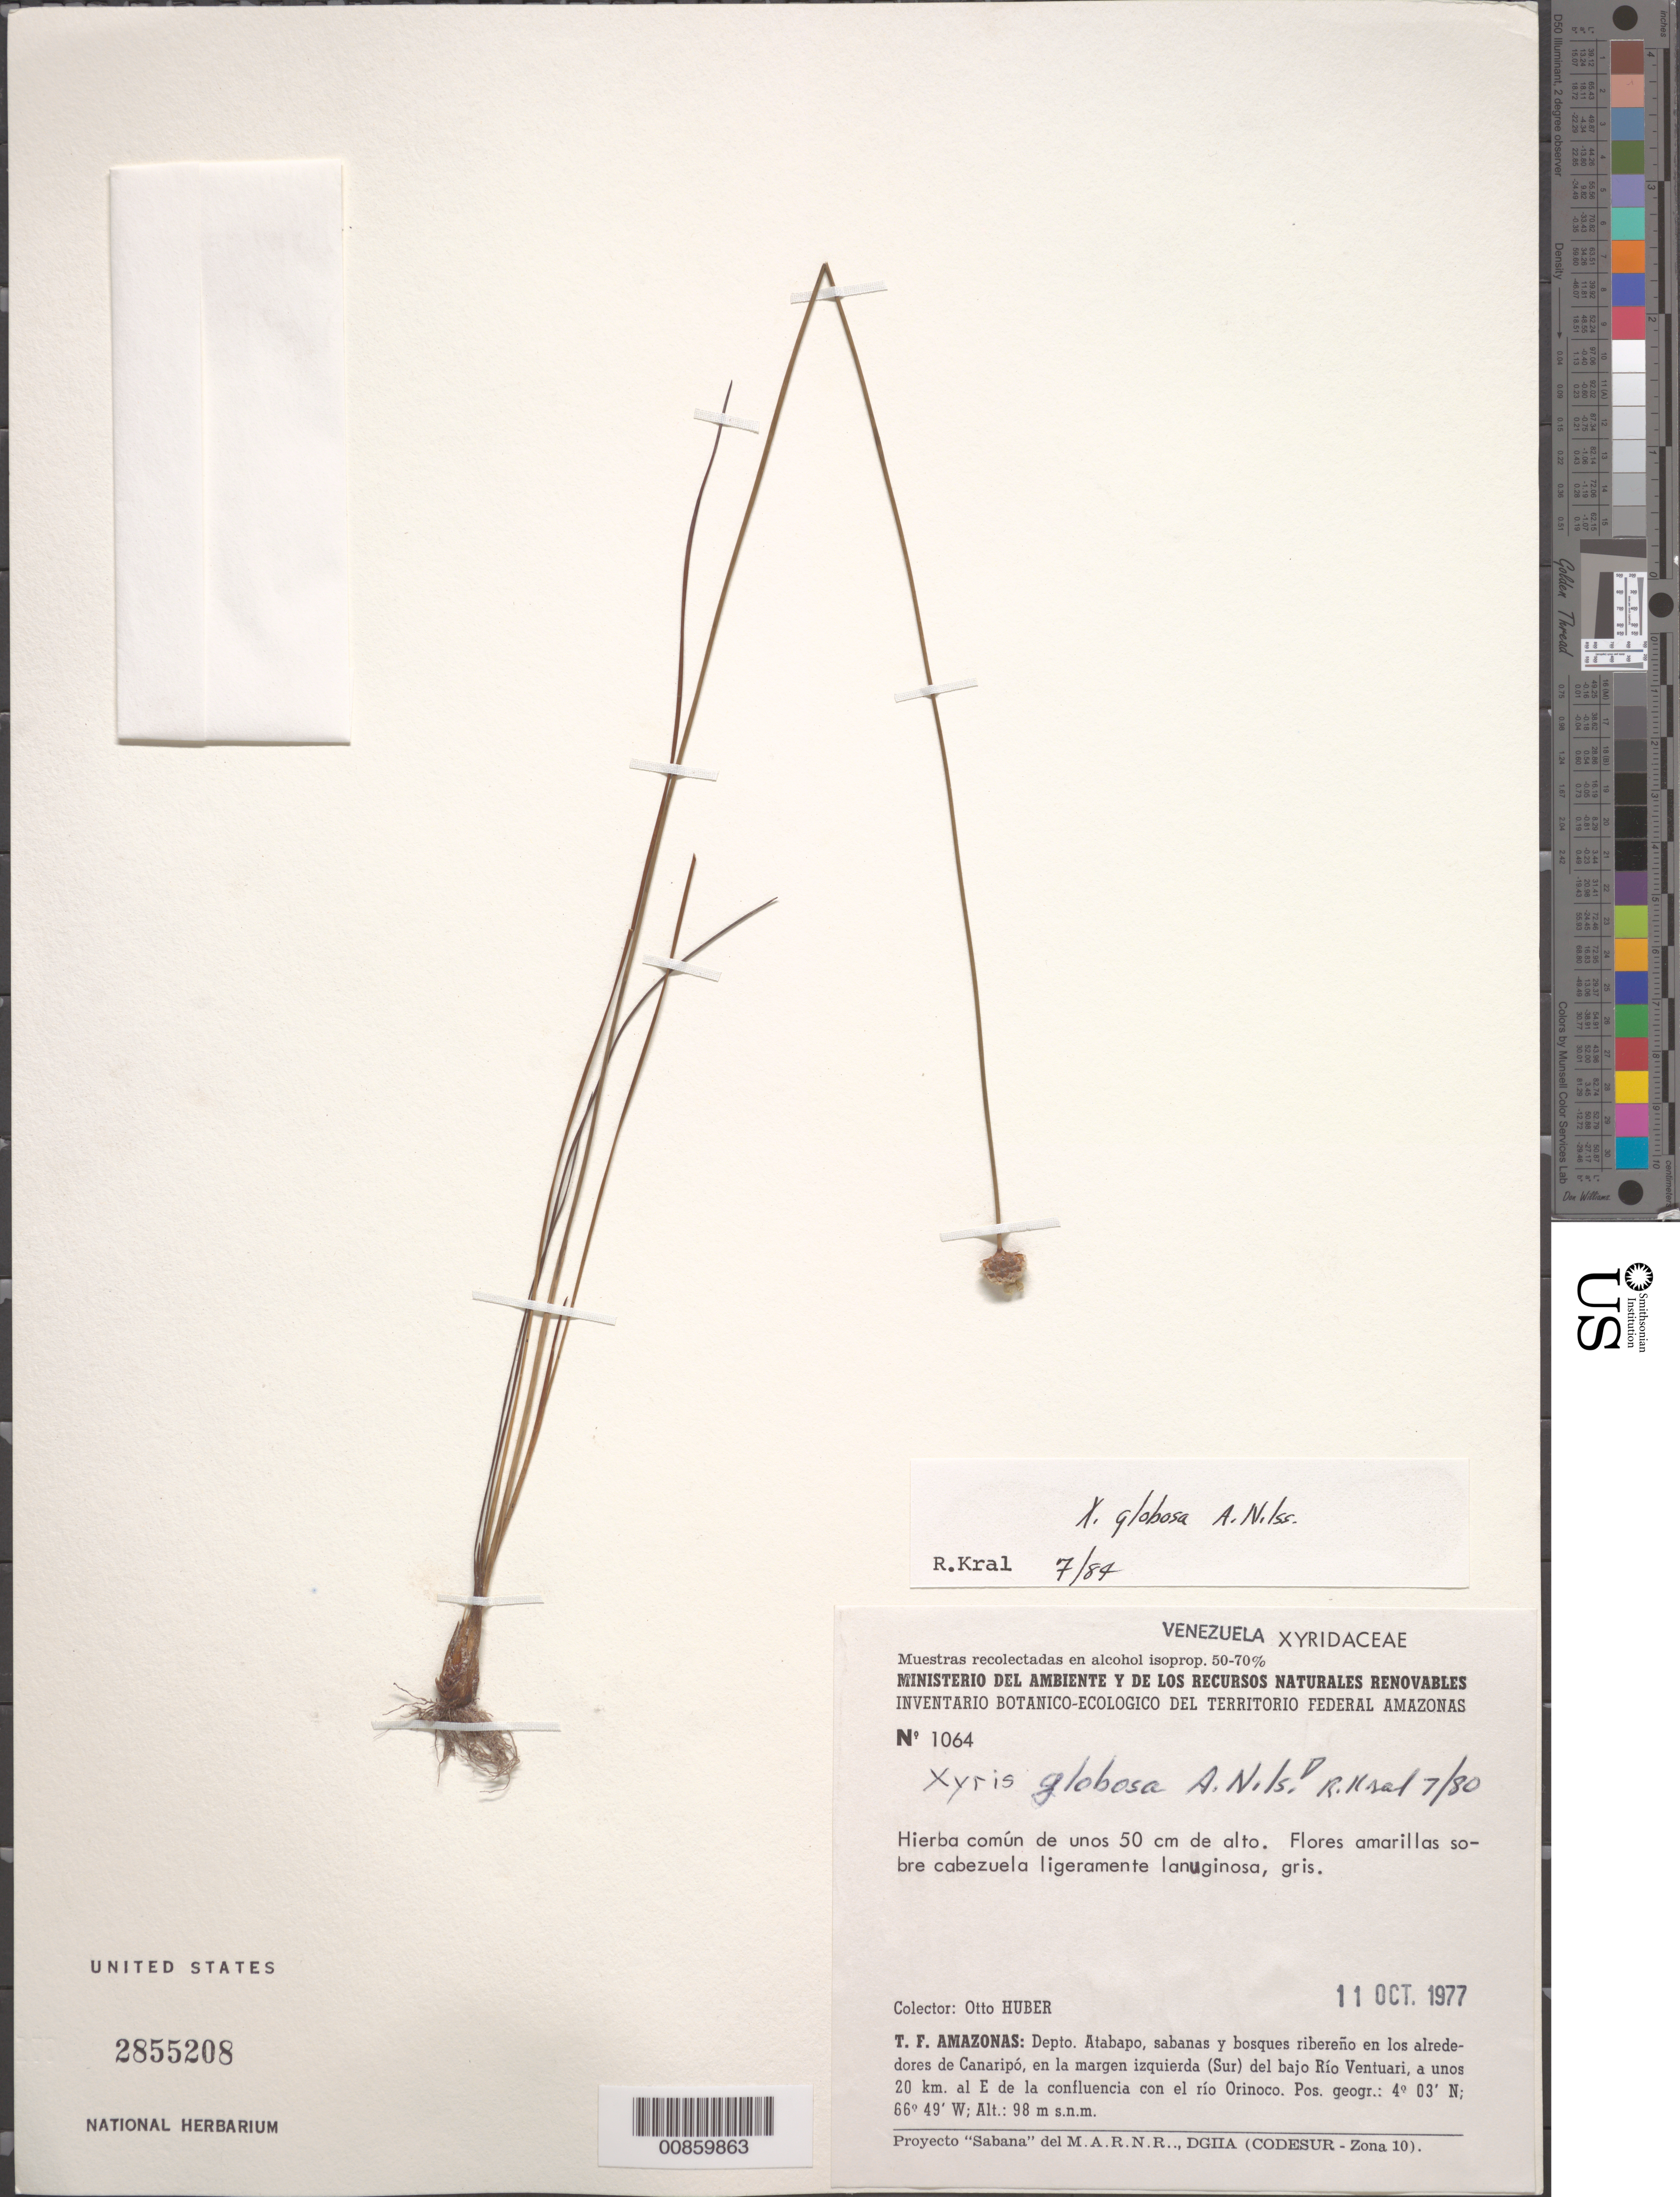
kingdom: Plantae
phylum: Tracheophyta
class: Liliopsida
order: Poales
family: Xyridaceae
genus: Xyris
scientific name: Xyris globosa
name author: Nilsson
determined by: Kral, Robert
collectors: O. Huber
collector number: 1064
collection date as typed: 11-Oct-77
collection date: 1977-10-11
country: Venezuela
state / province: Amazonas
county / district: Atabapo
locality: Canaripó, S del Bajo Río Ventuari, 20 km E de la confluencia con el río Orinoco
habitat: Sabanas y bosques ribereño.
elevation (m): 98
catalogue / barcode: US 2855208